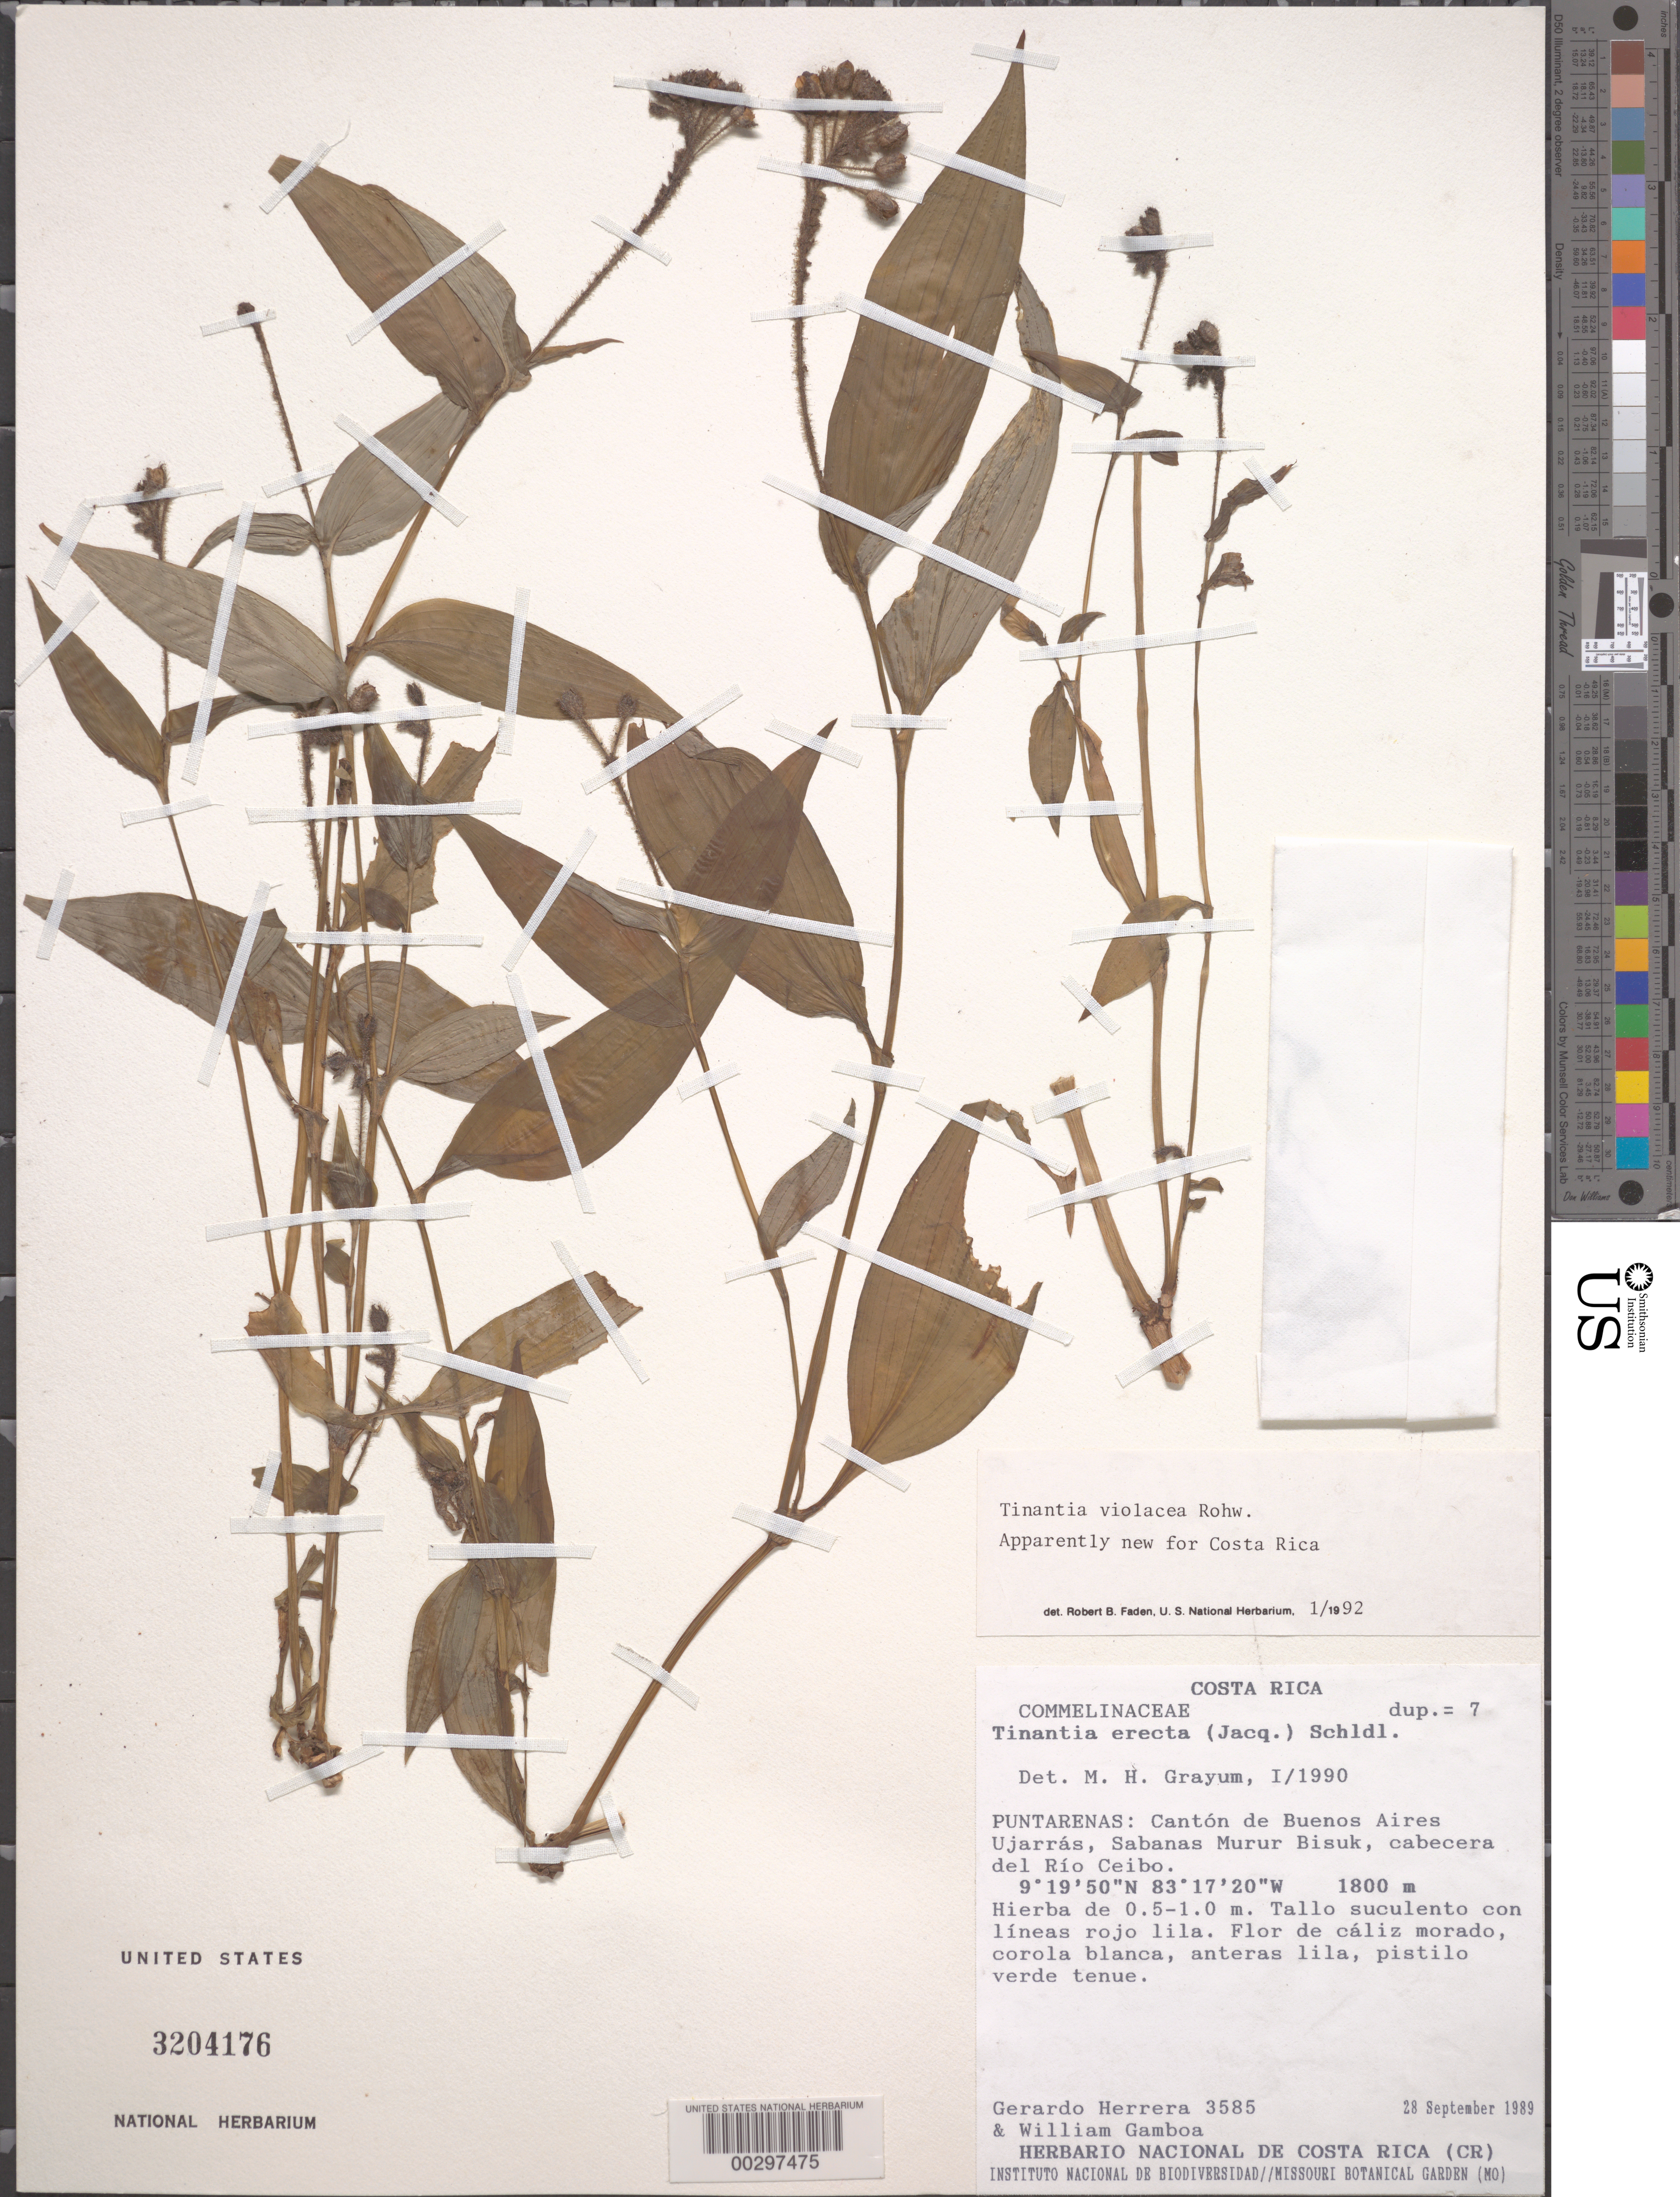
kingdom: Plantae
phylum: Tracheophyta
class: Liliopsida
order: Commelinales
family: Commelinaceae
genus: Tinantia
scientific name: Tinantia violacea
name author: Rohweder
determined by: Faden, Robert B., (US), Smithsonian Institution - National Museum of Natural History (UNITED STATES)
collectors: G. Herrera Ch. & W. Gamboa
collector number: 3585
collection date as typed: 28 Sep 1989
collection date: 1989-09-28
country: Costa Rica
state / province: Puntarenas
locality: Buenos aires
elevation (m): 1800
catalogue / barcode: US 3204176